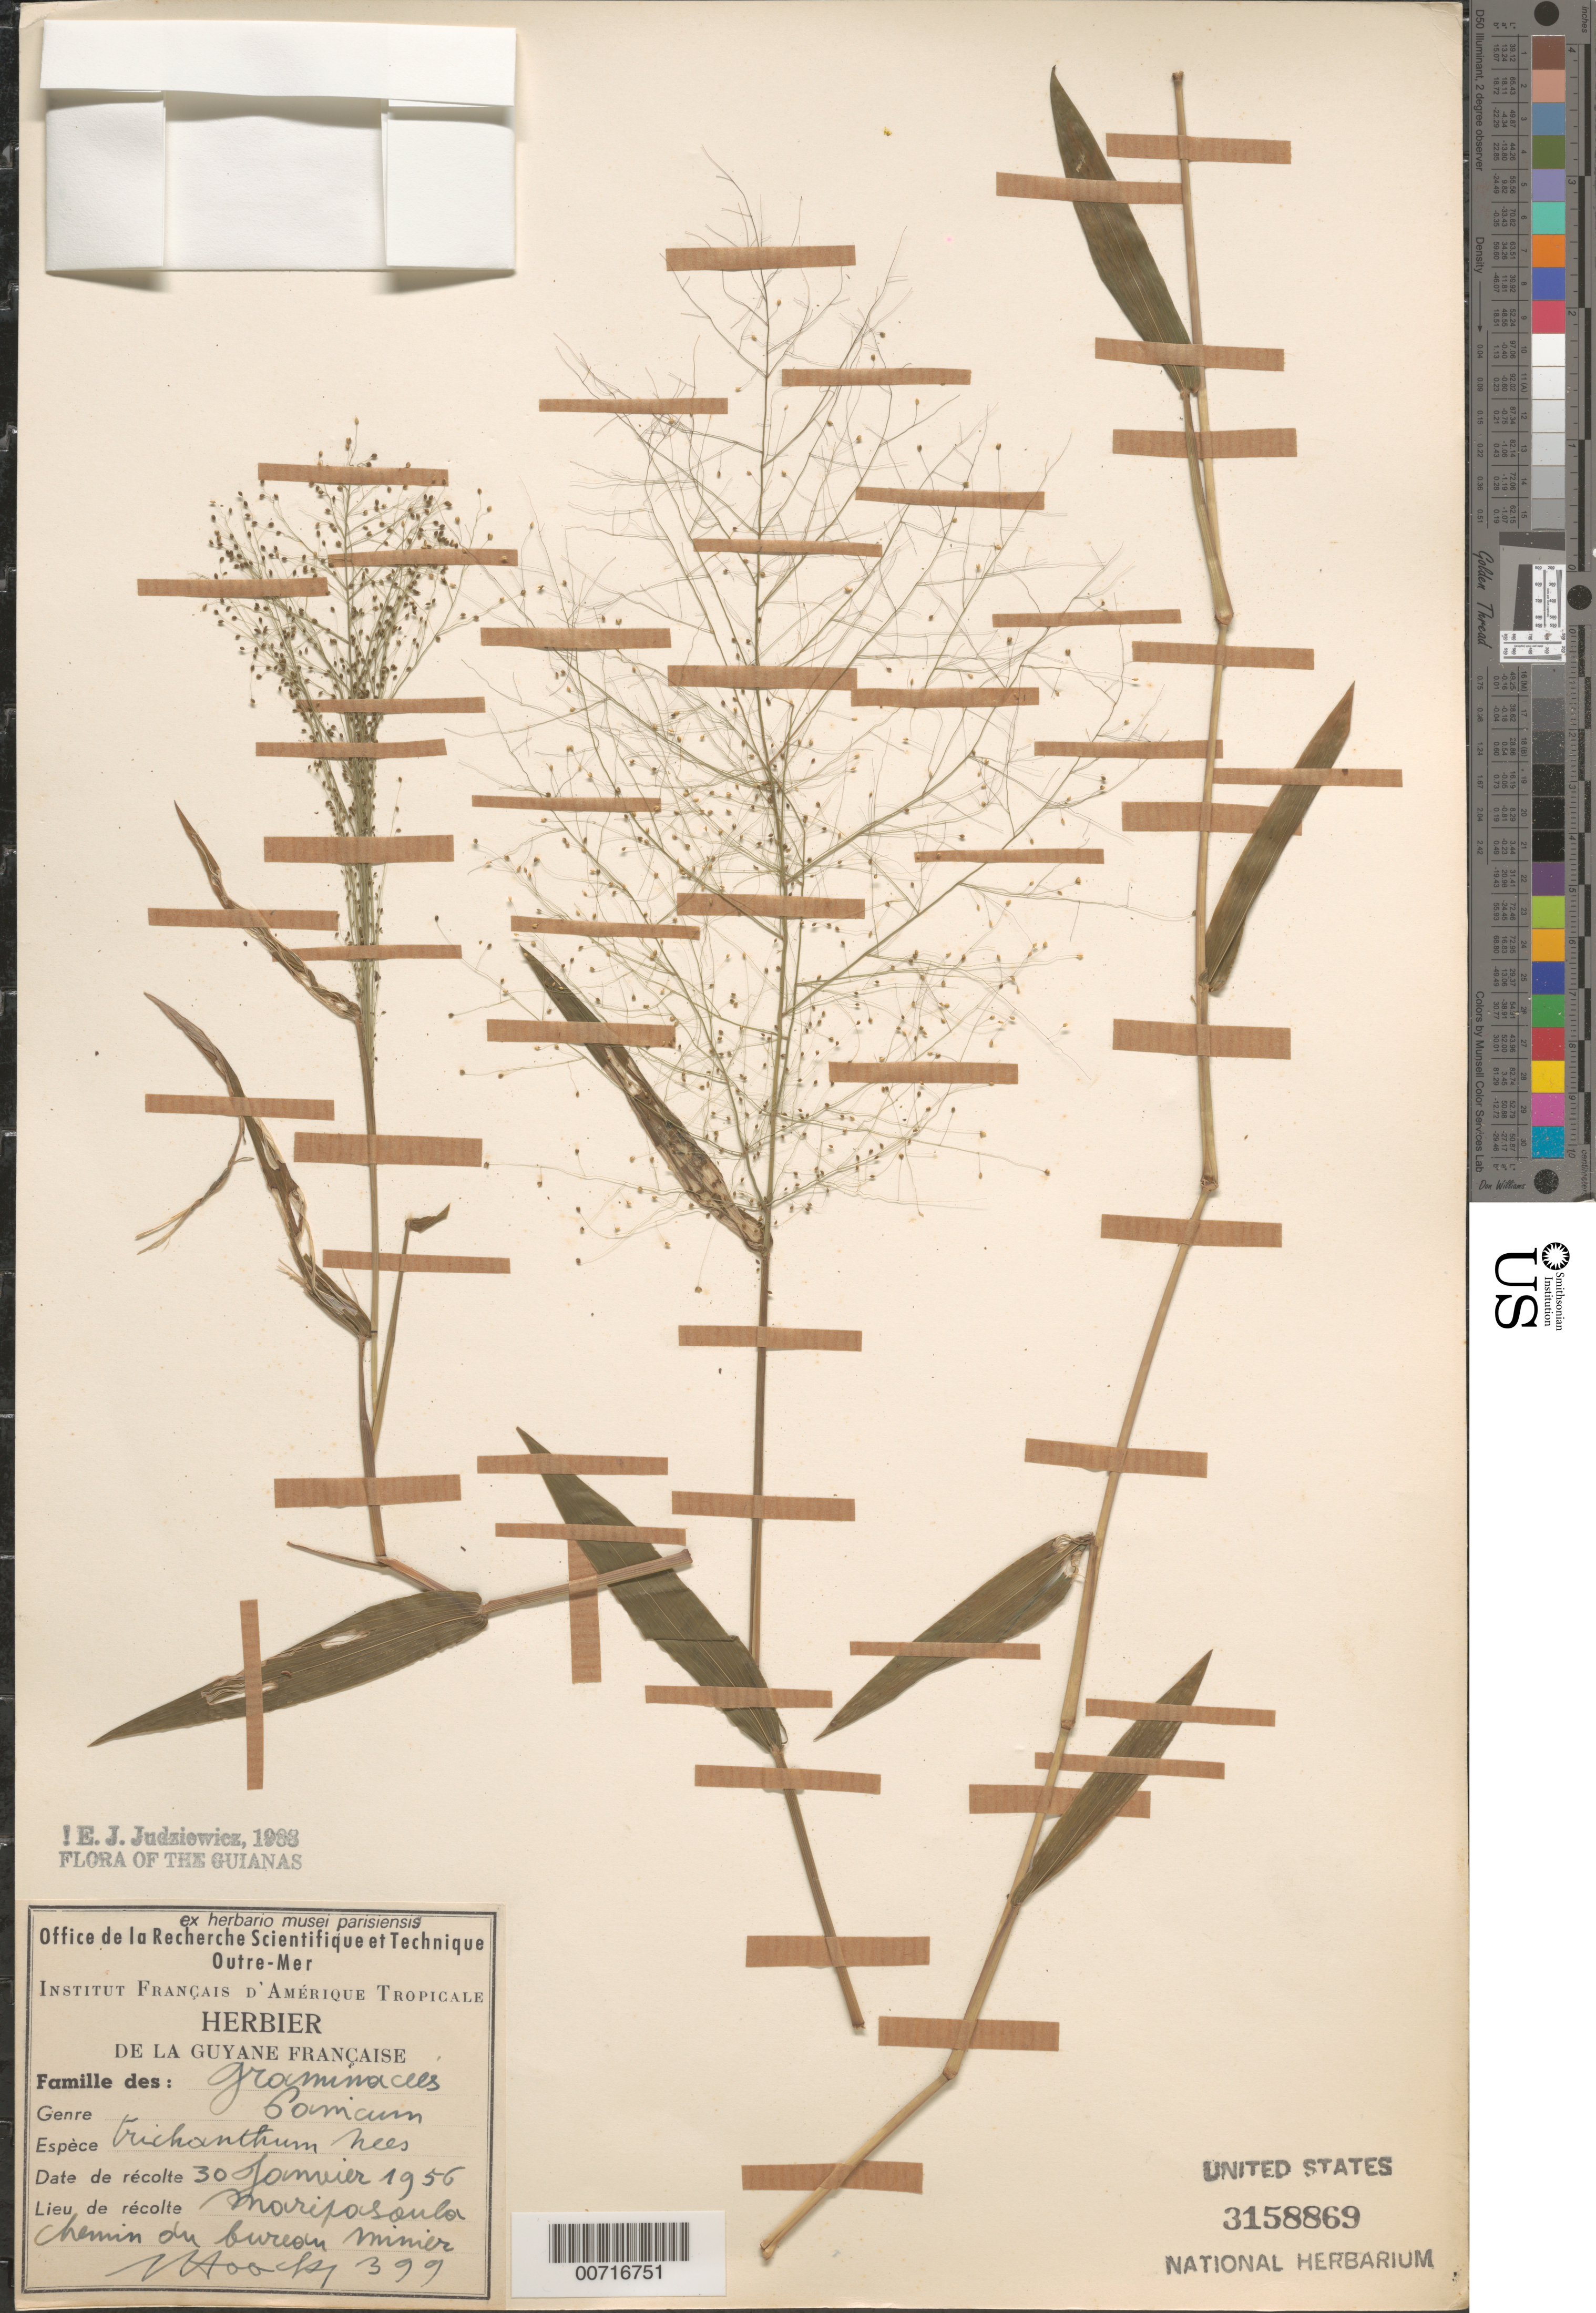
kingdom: Plantae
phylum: Tracheophyta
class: Liliopsida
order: Poales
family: Poaceae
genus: Panicum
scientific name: Panicum trichanthum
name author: Nees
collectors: J. Hoock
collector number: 399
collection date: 1956-01-30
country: French Guiana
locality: Guianas. Maripasoula. Chemin du bureau minier.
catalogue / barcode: US 3158869